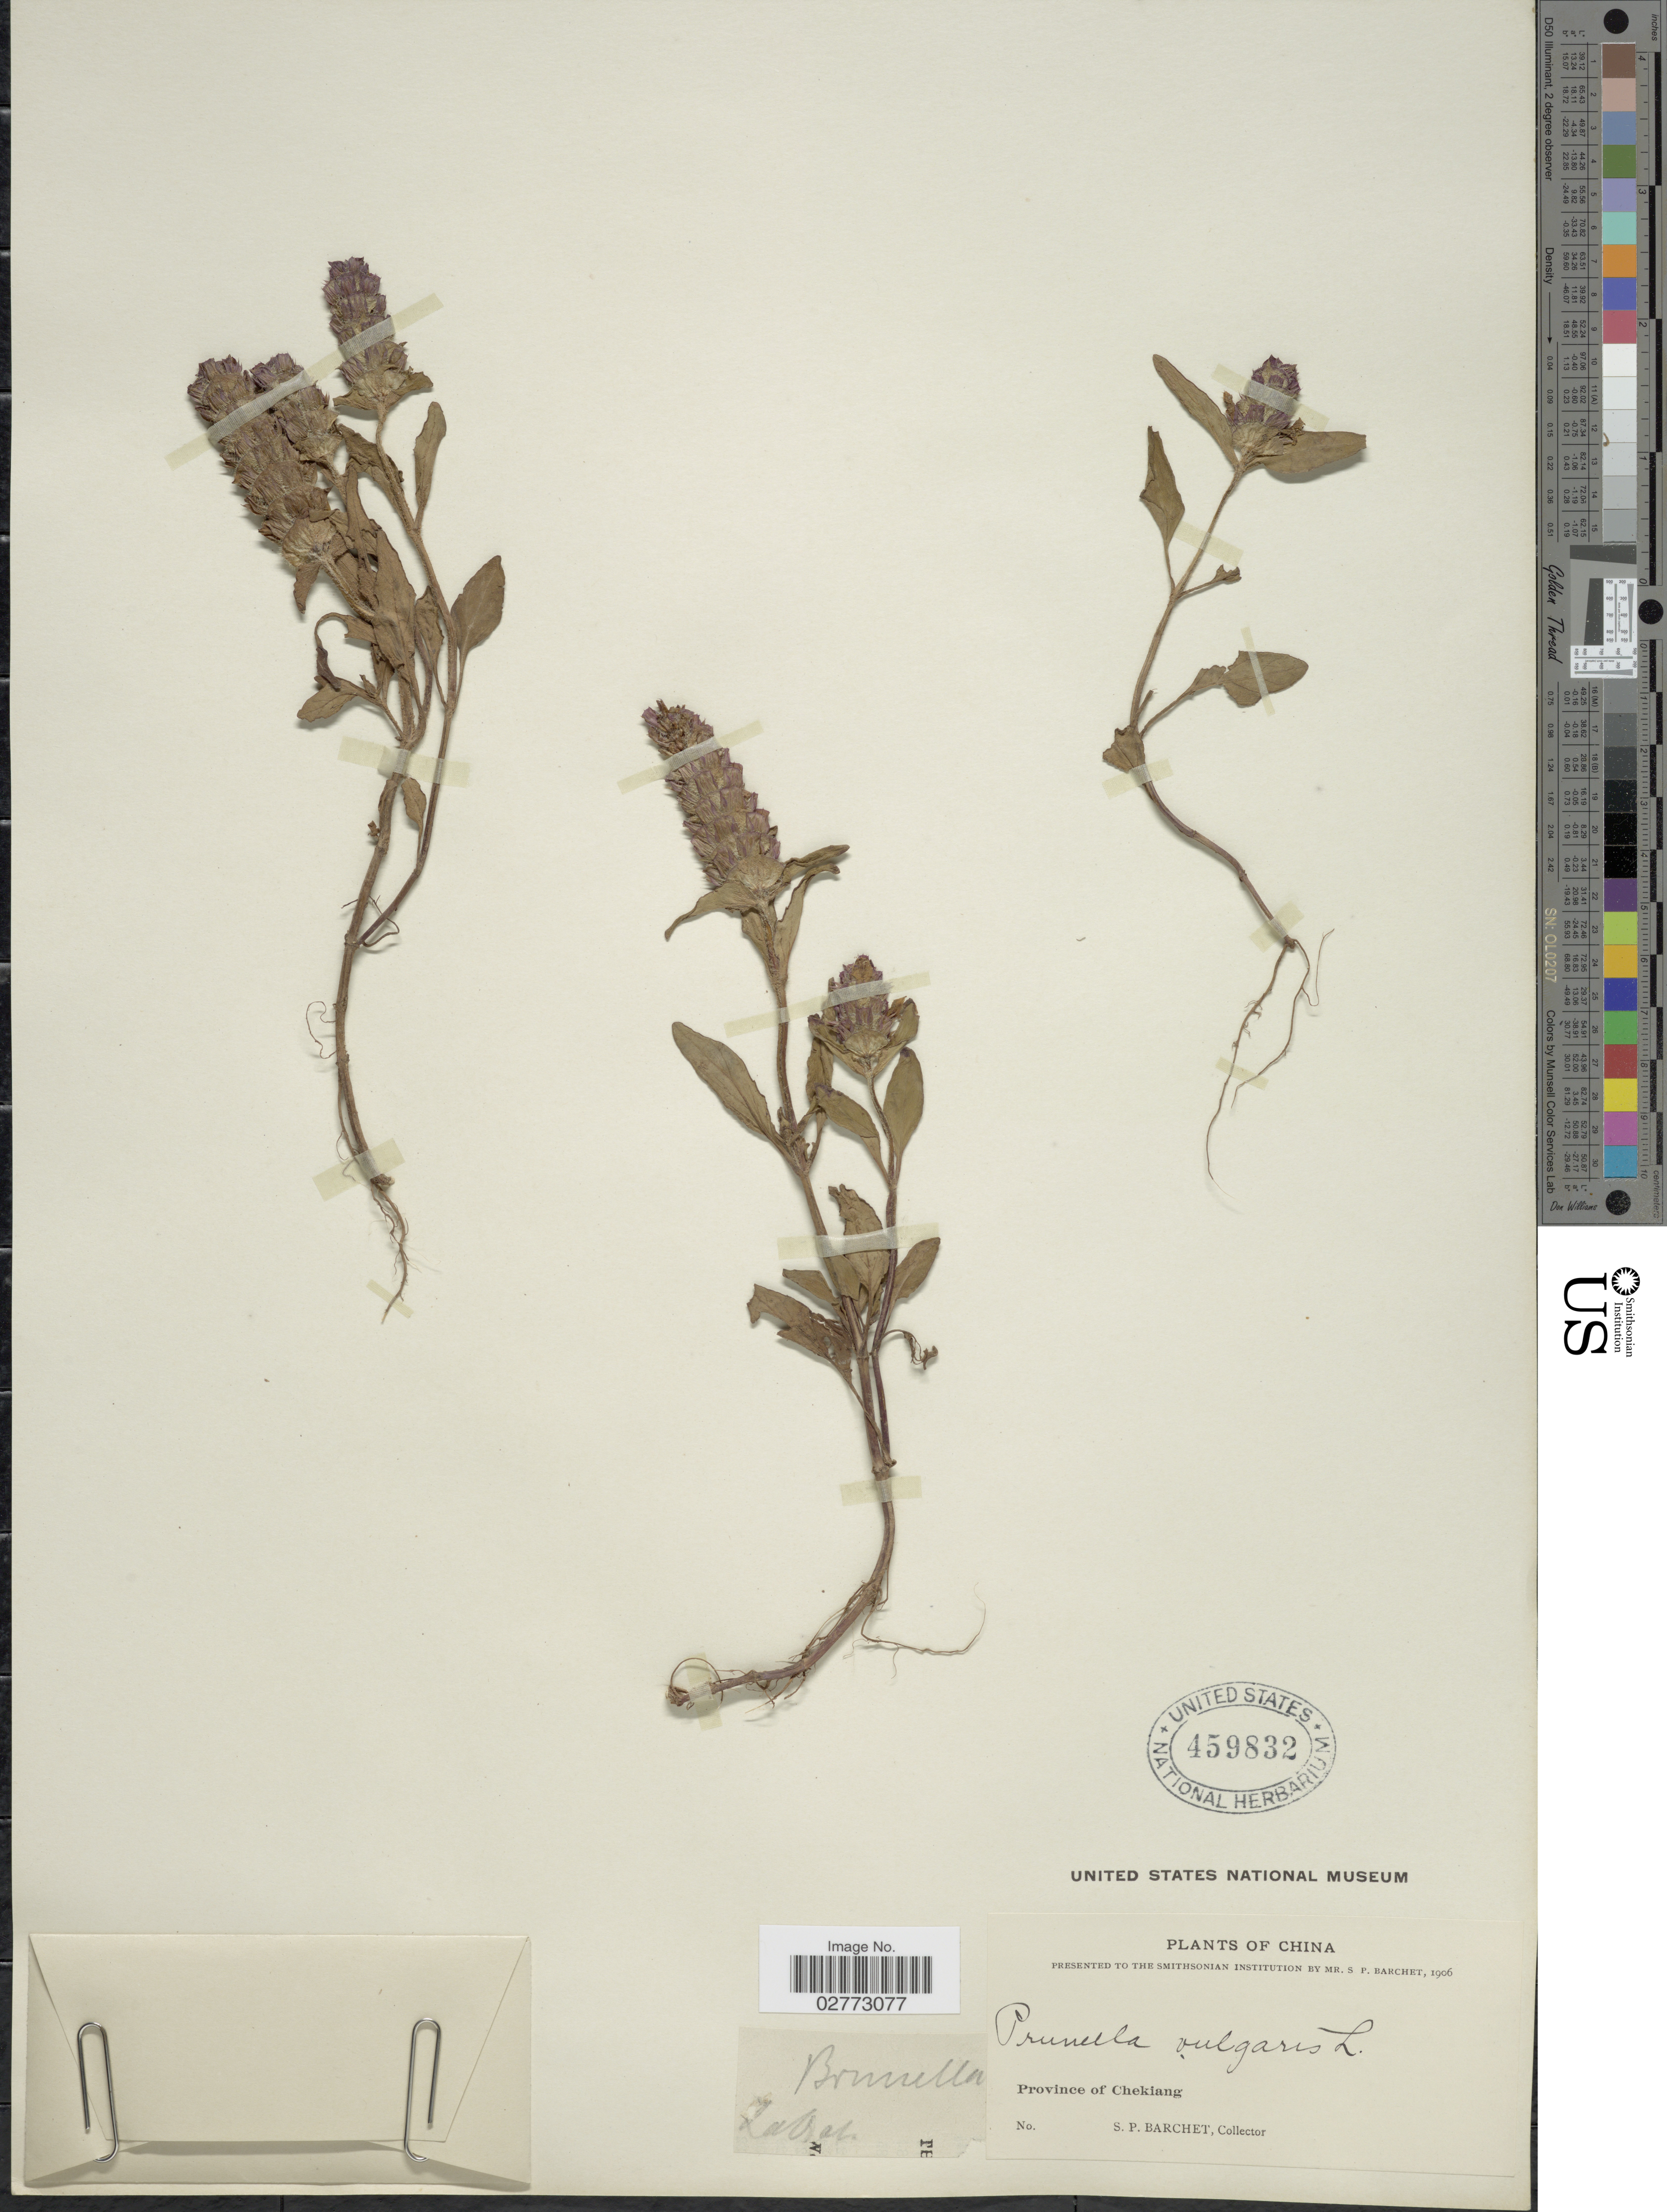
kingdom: Plantae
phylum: Tracheophyta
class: Magnoliopsida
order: Lamiales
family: Lamiaceae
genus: Prunella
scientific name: Prunella vulgaris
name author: L.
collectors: S. P. Barchet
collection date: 1906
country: China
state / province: Zhejiang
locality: Province of Chekiang.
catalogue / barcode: US 459832